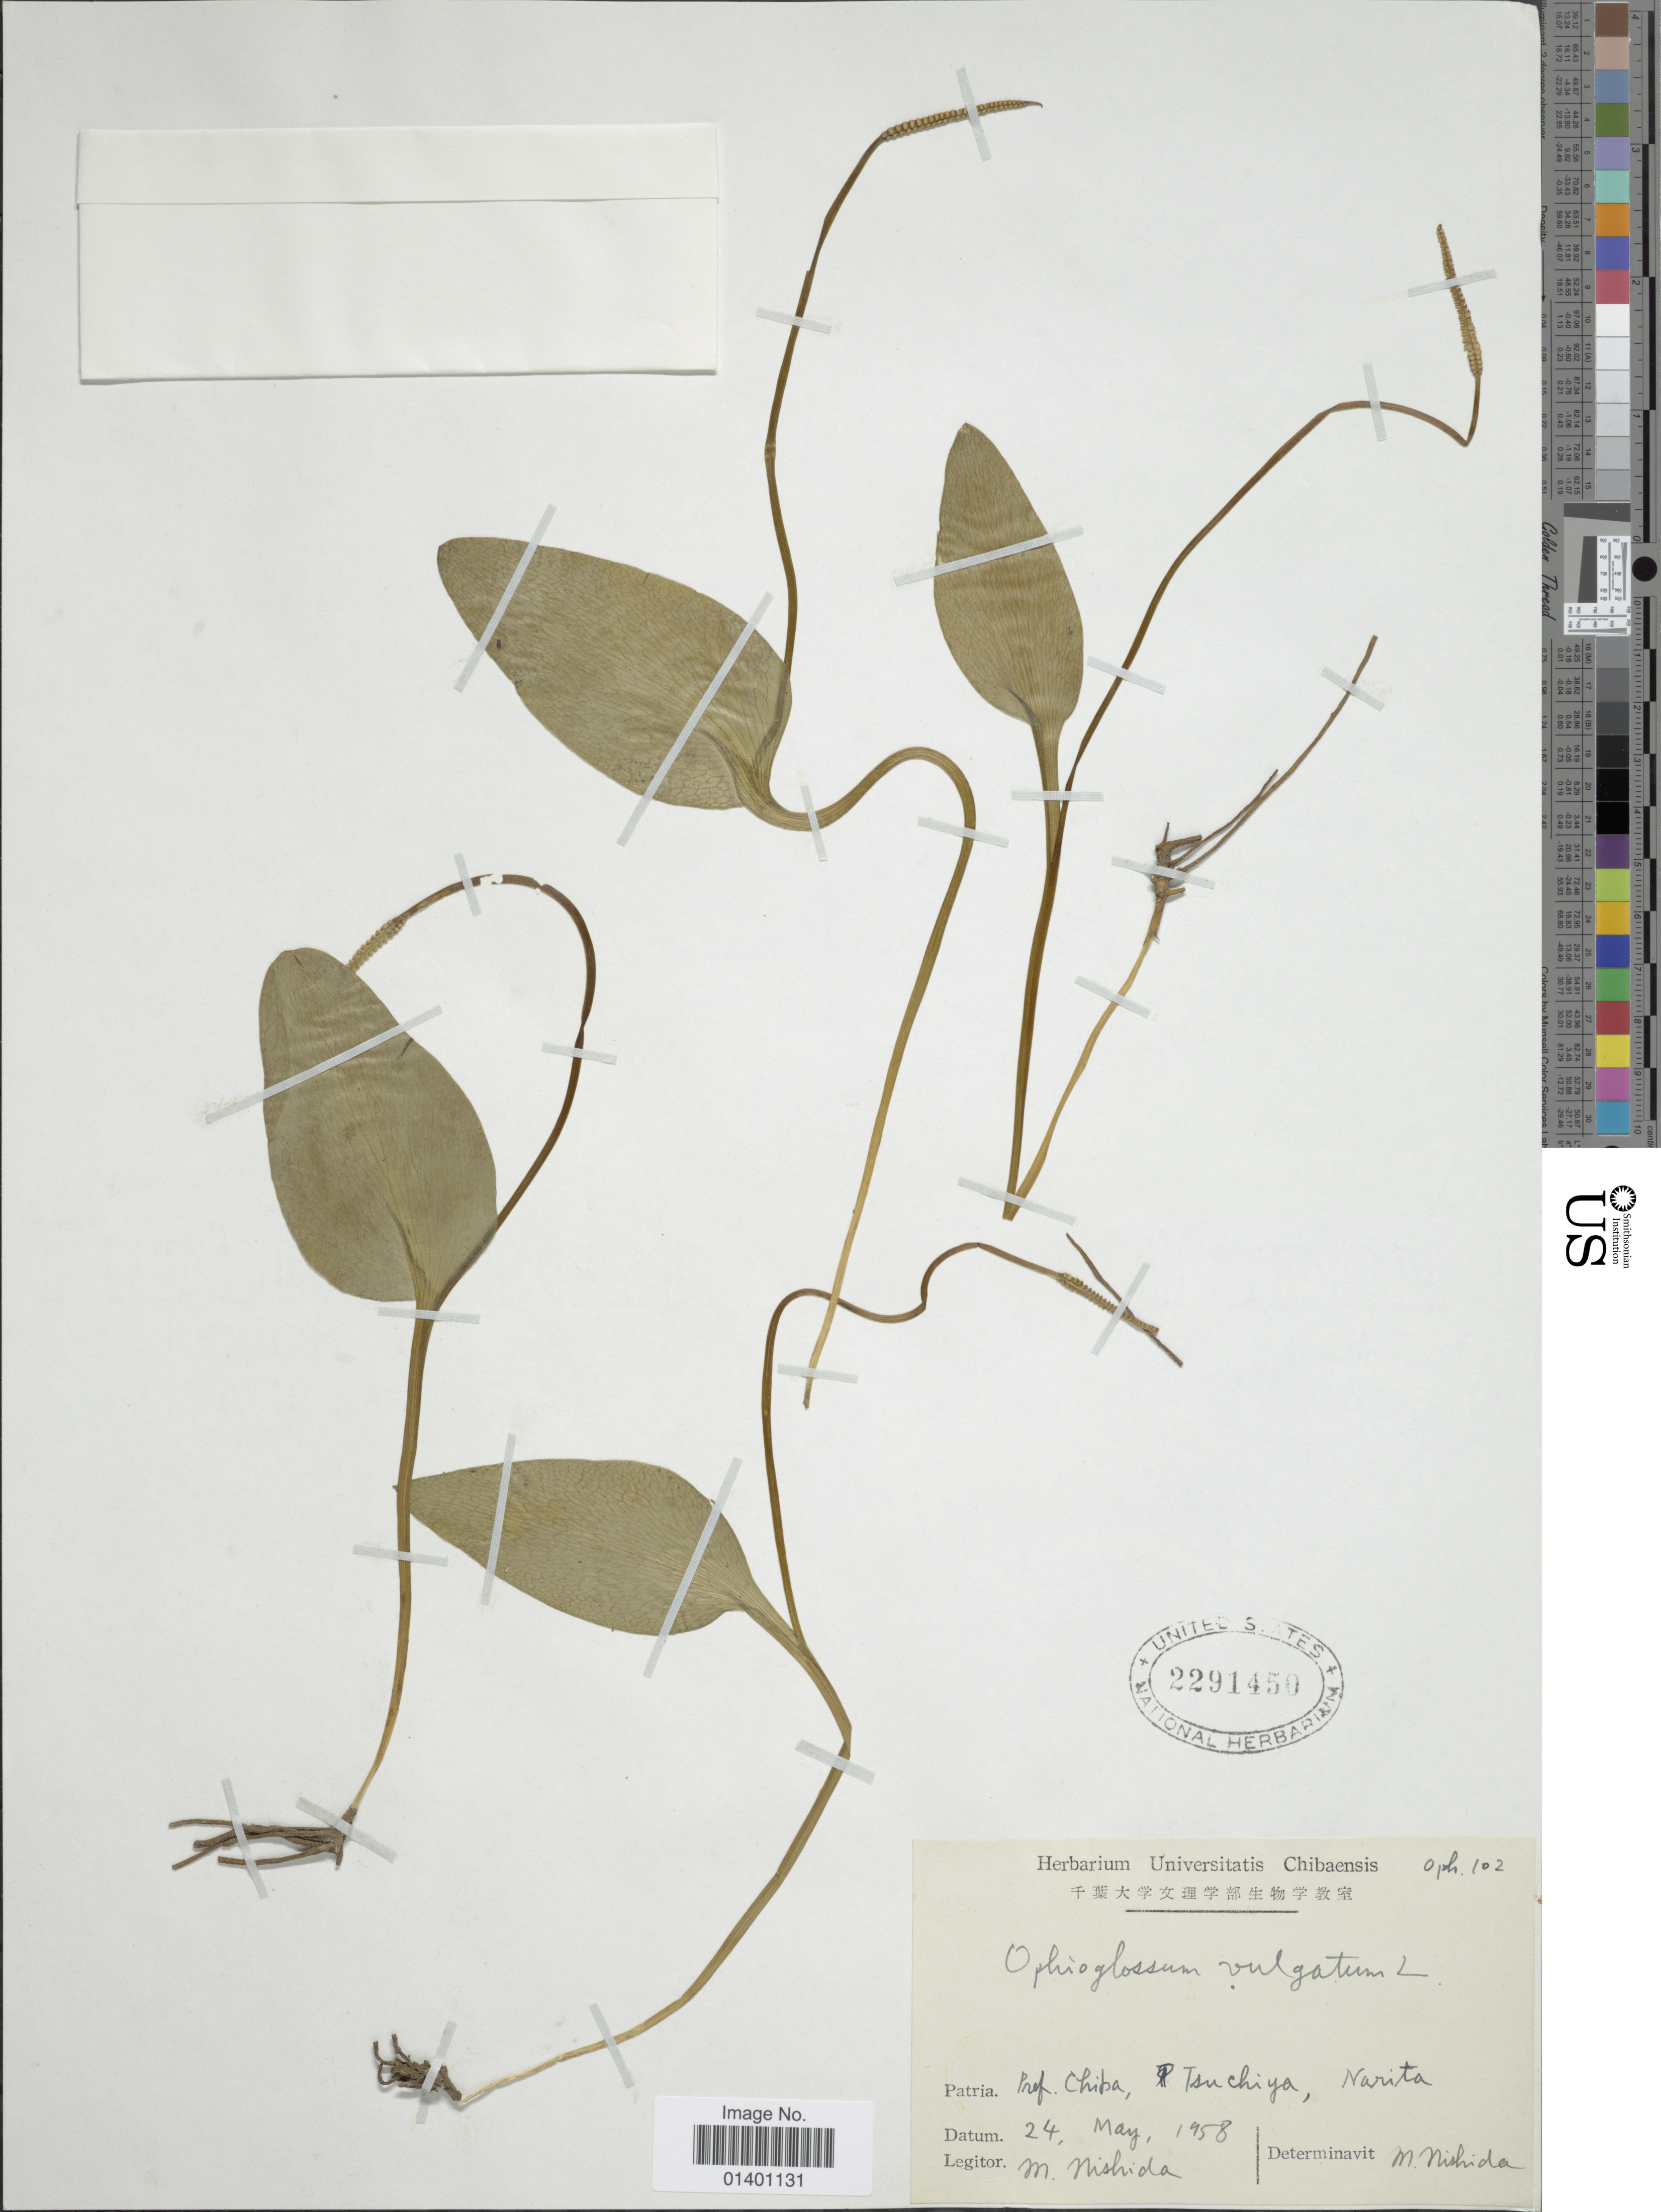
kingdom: Plantae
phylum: Tracheophyta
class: Polypodiopsida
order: Ophioglossales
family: Ophioglossaceae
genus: Ophioglossum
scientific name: Ophioglossum vulgatum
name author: L.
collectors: M. Nishida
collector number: oph. 102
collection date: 1958-05-24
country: Japan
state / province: Tiba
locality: Pref. Chiba; Tsuchiya, Narita.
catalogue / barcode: US 2291450